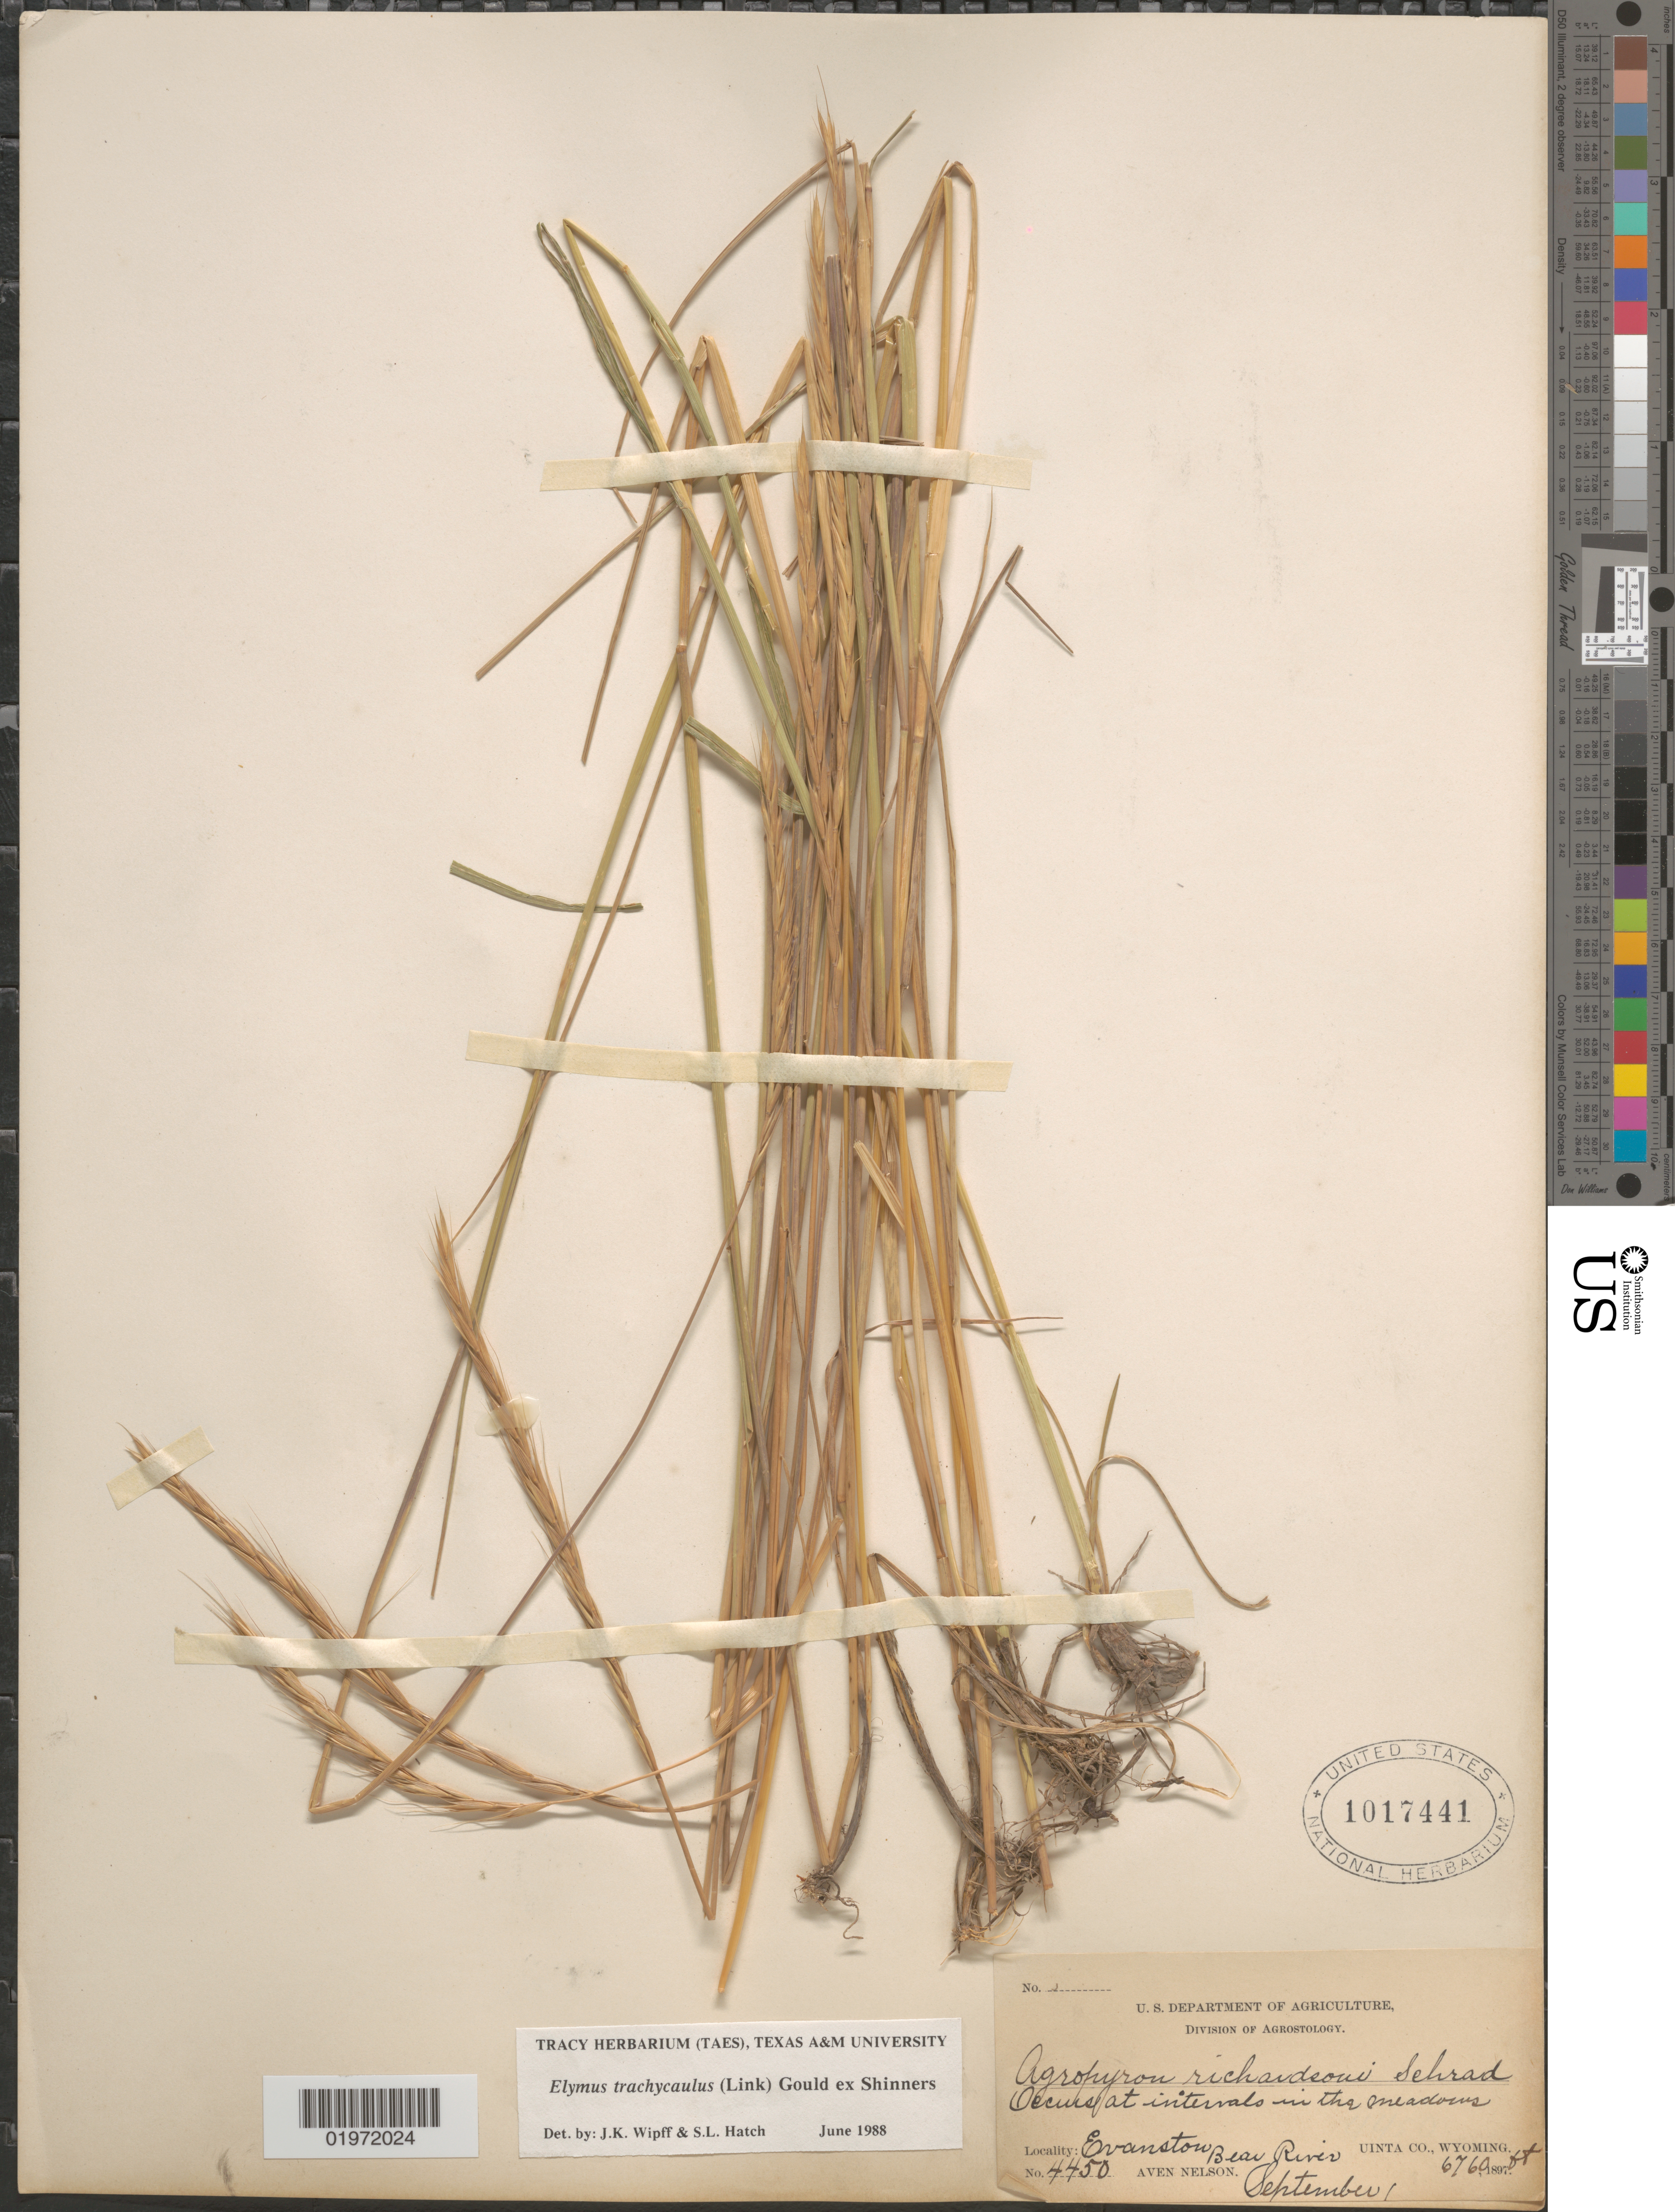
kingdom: Plantae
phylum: Tracheophyta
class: Liliopsida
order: Poales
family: Poaceae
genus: Elymus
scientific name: Elymus trachycaulus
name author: (Link) Gould ex Shinners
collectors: A. Nelson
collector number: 4450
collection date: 1897-09-01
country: United States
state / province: Wyoming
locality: Evanston. Bear River. Uinta Co.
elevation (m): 2060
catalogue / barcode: US 1017441